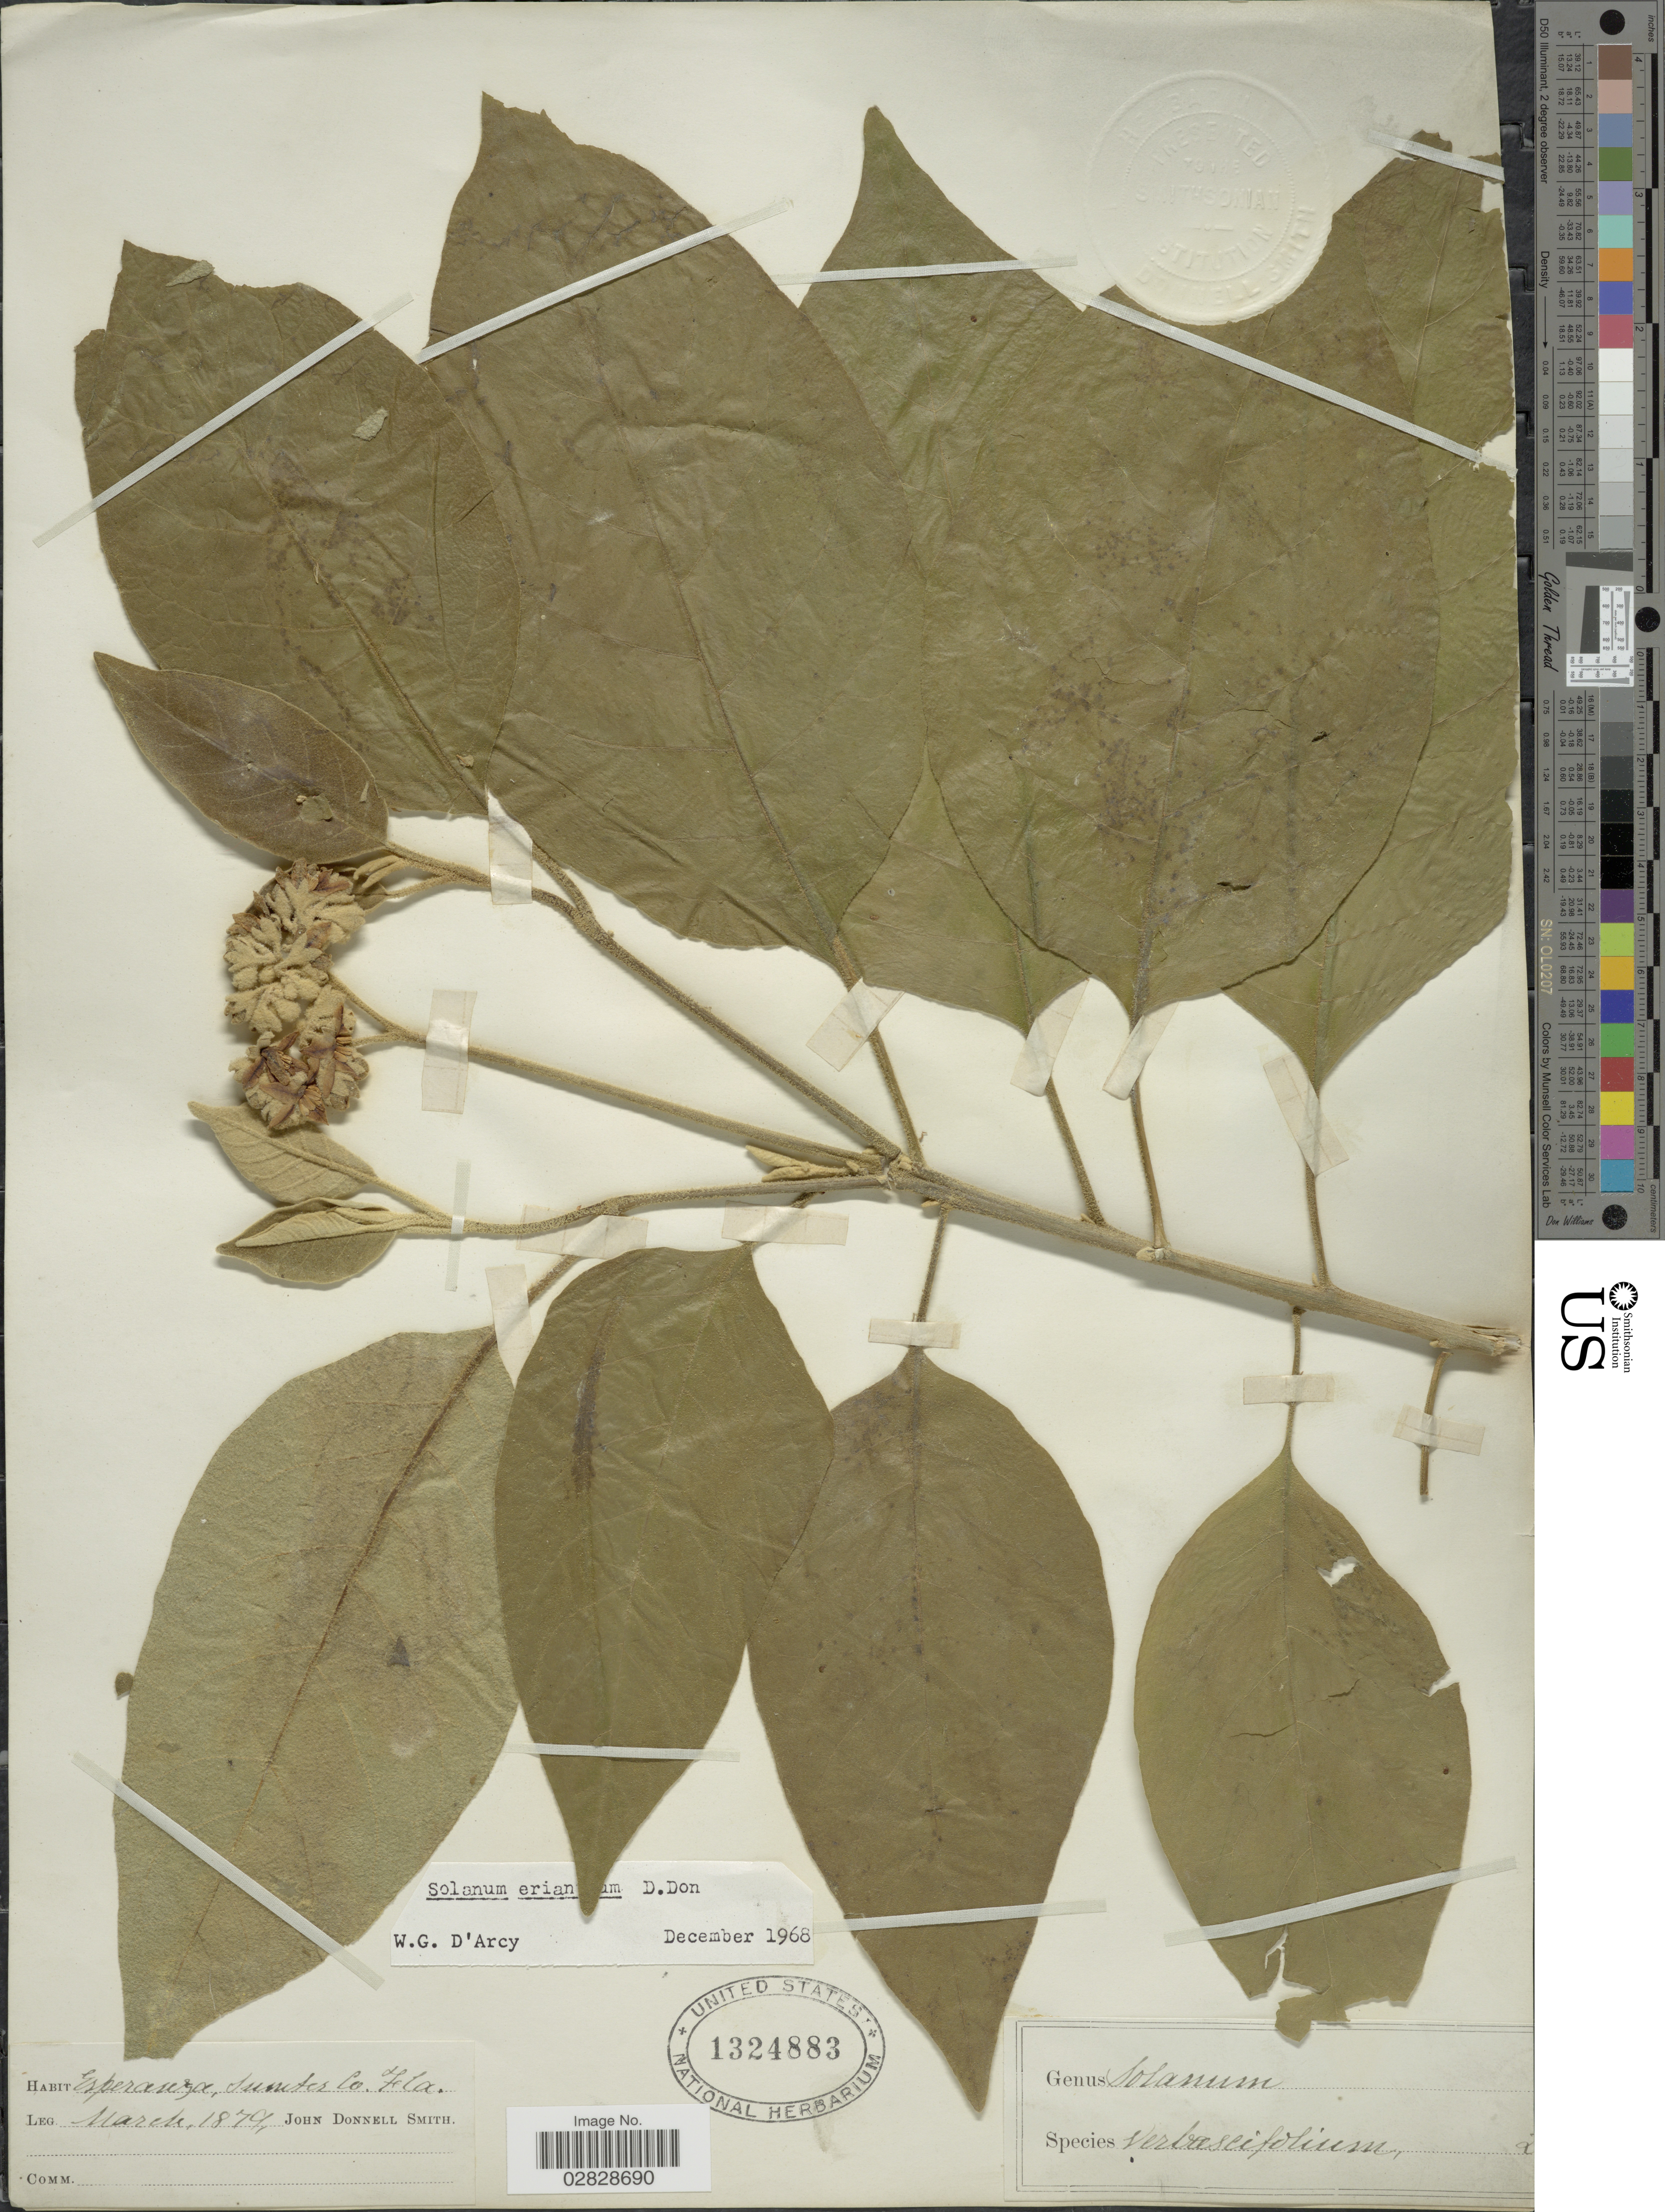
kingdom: Plantae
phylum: Tracheophyta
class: Magnoliopsida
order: Solanales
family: Solanaceae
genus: Solanum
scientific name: Solanum erianthum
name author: D. Don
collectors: J. Donnell Smith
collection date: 1879-03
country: United States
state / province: Florida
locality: Esperanza, Sumter Co.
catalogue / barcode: US 1324883